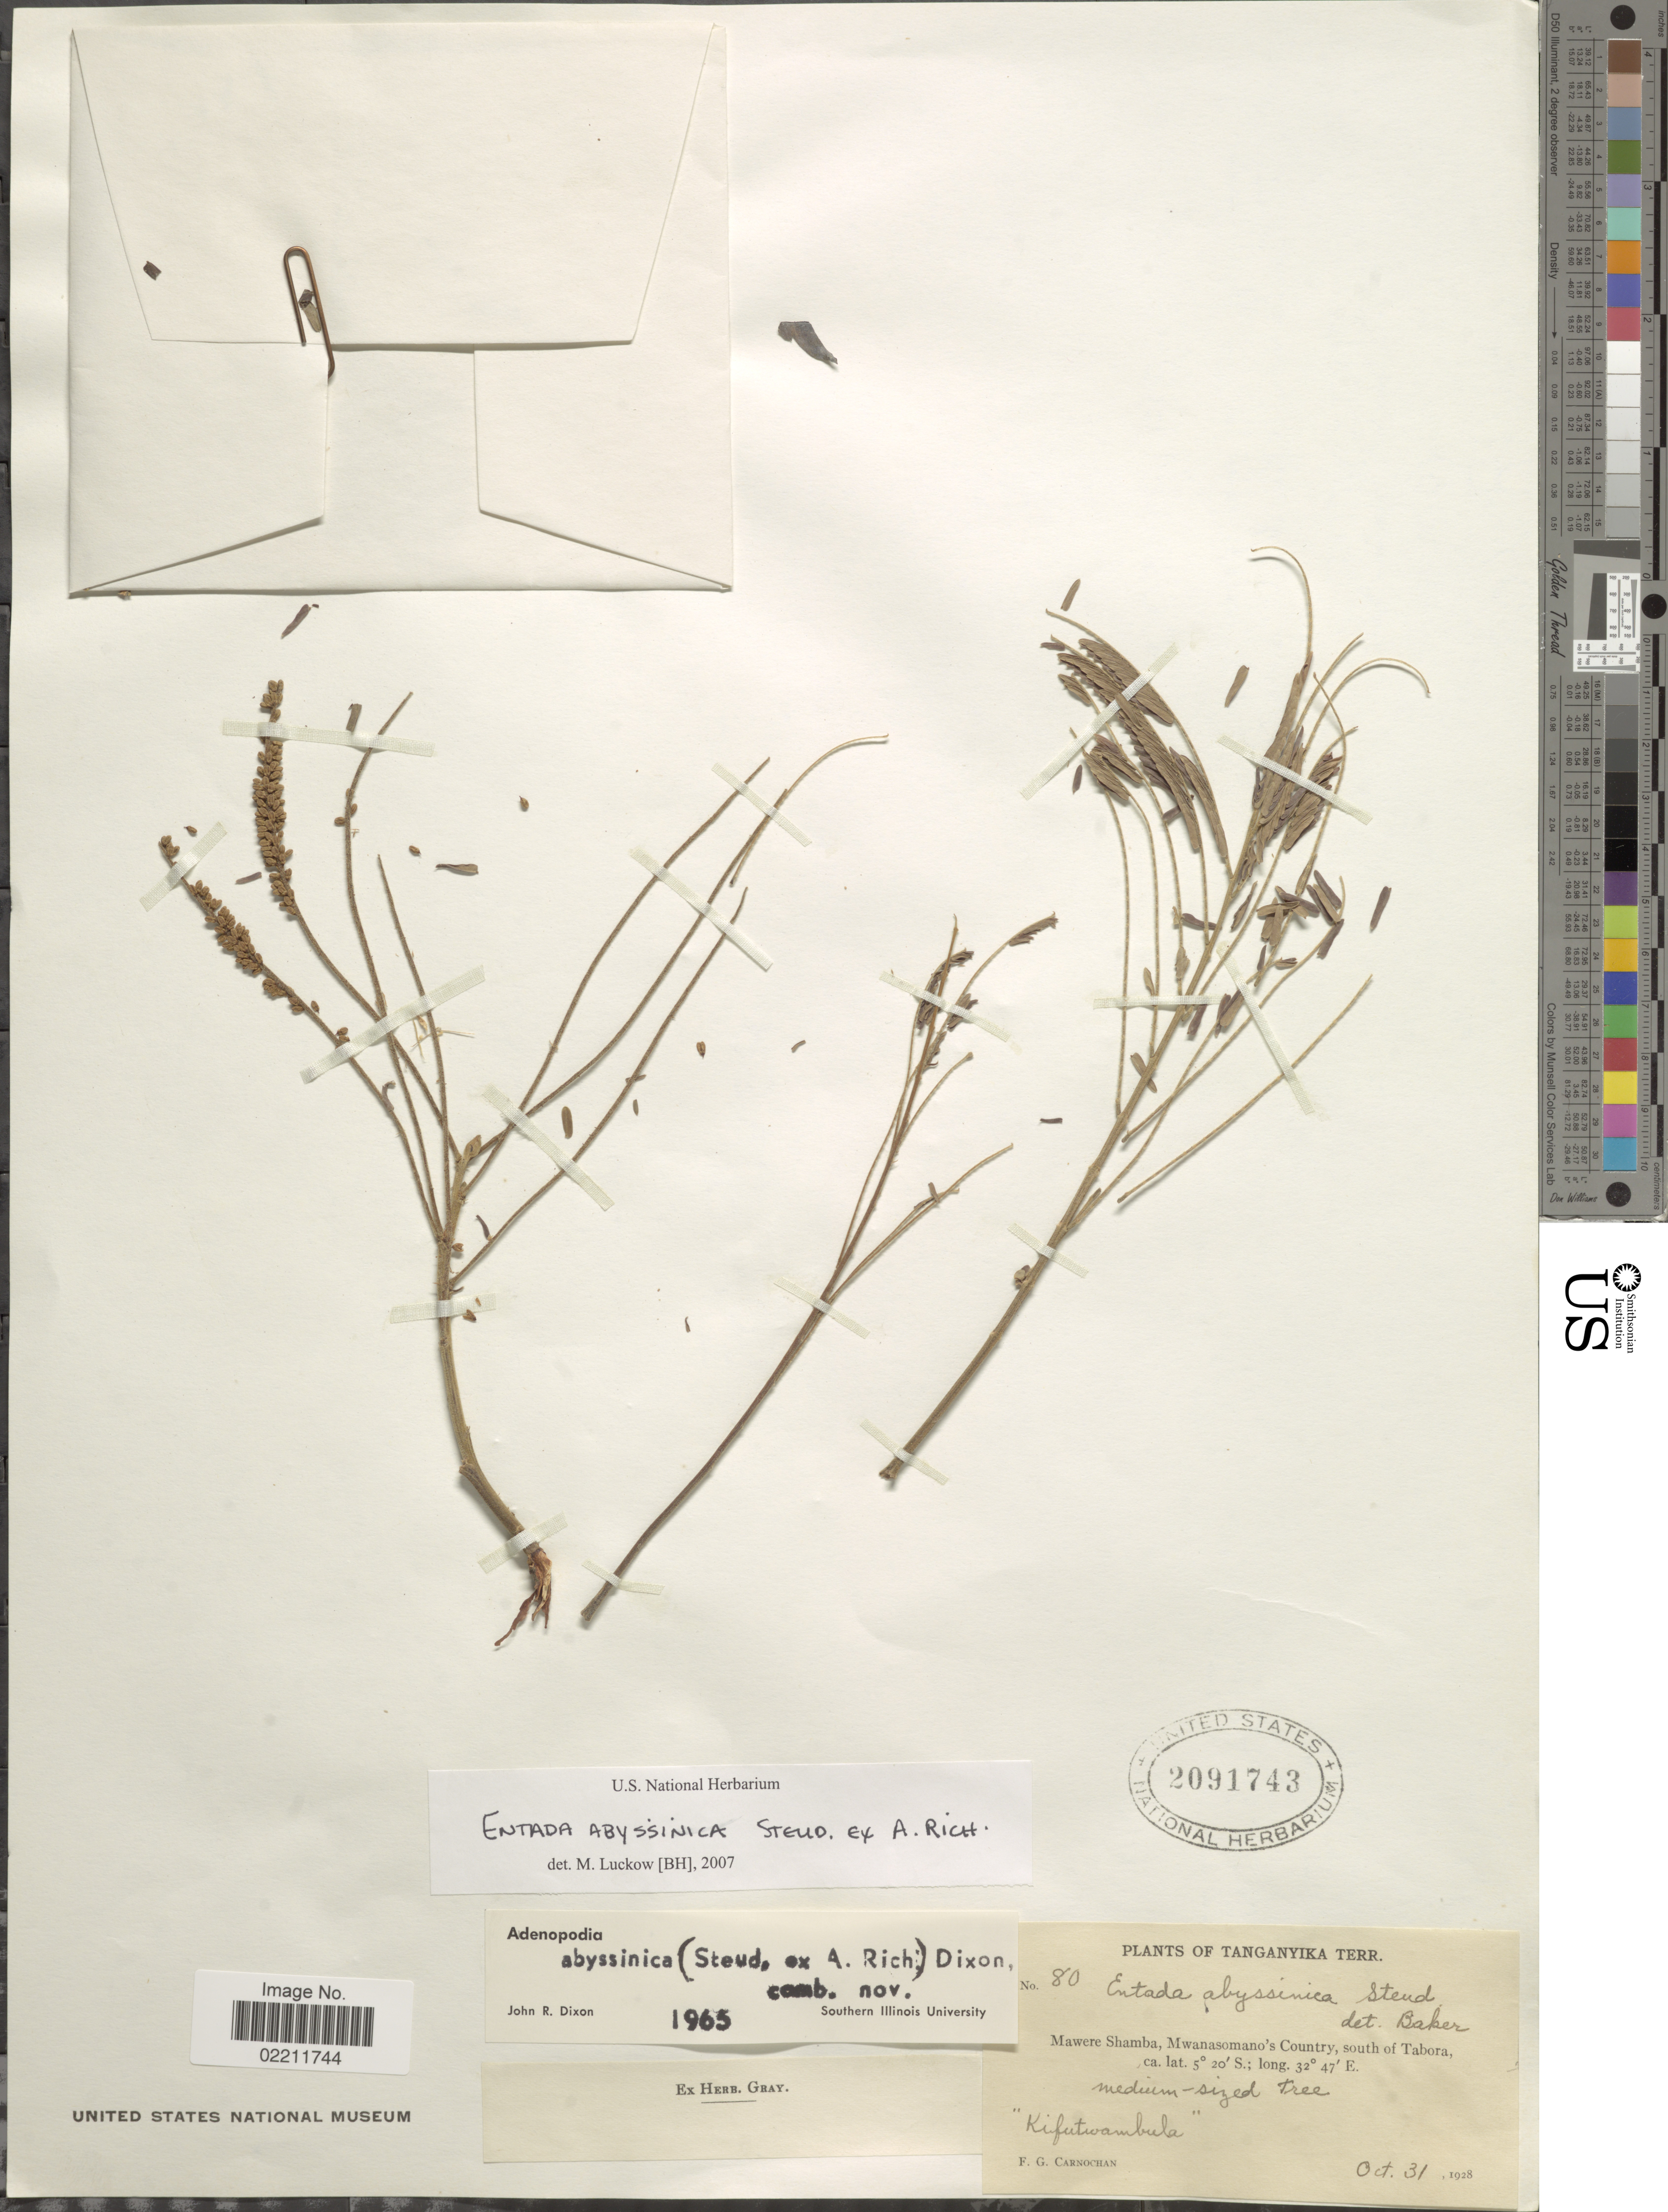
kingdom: Plantae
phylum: Tracheophyta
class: Magnoliopsida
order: Fabales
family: Fabaceae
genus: Entada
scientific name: Entada abyssinica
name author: Steud. ex A. Rich.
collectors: F. Carnochan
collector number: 80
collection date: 1928-10-31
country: Tanzania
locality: Tanganyika Terr. Mawere Shamba, Mwanasomano's Country, south of Tabora.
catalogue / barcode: US 2091743